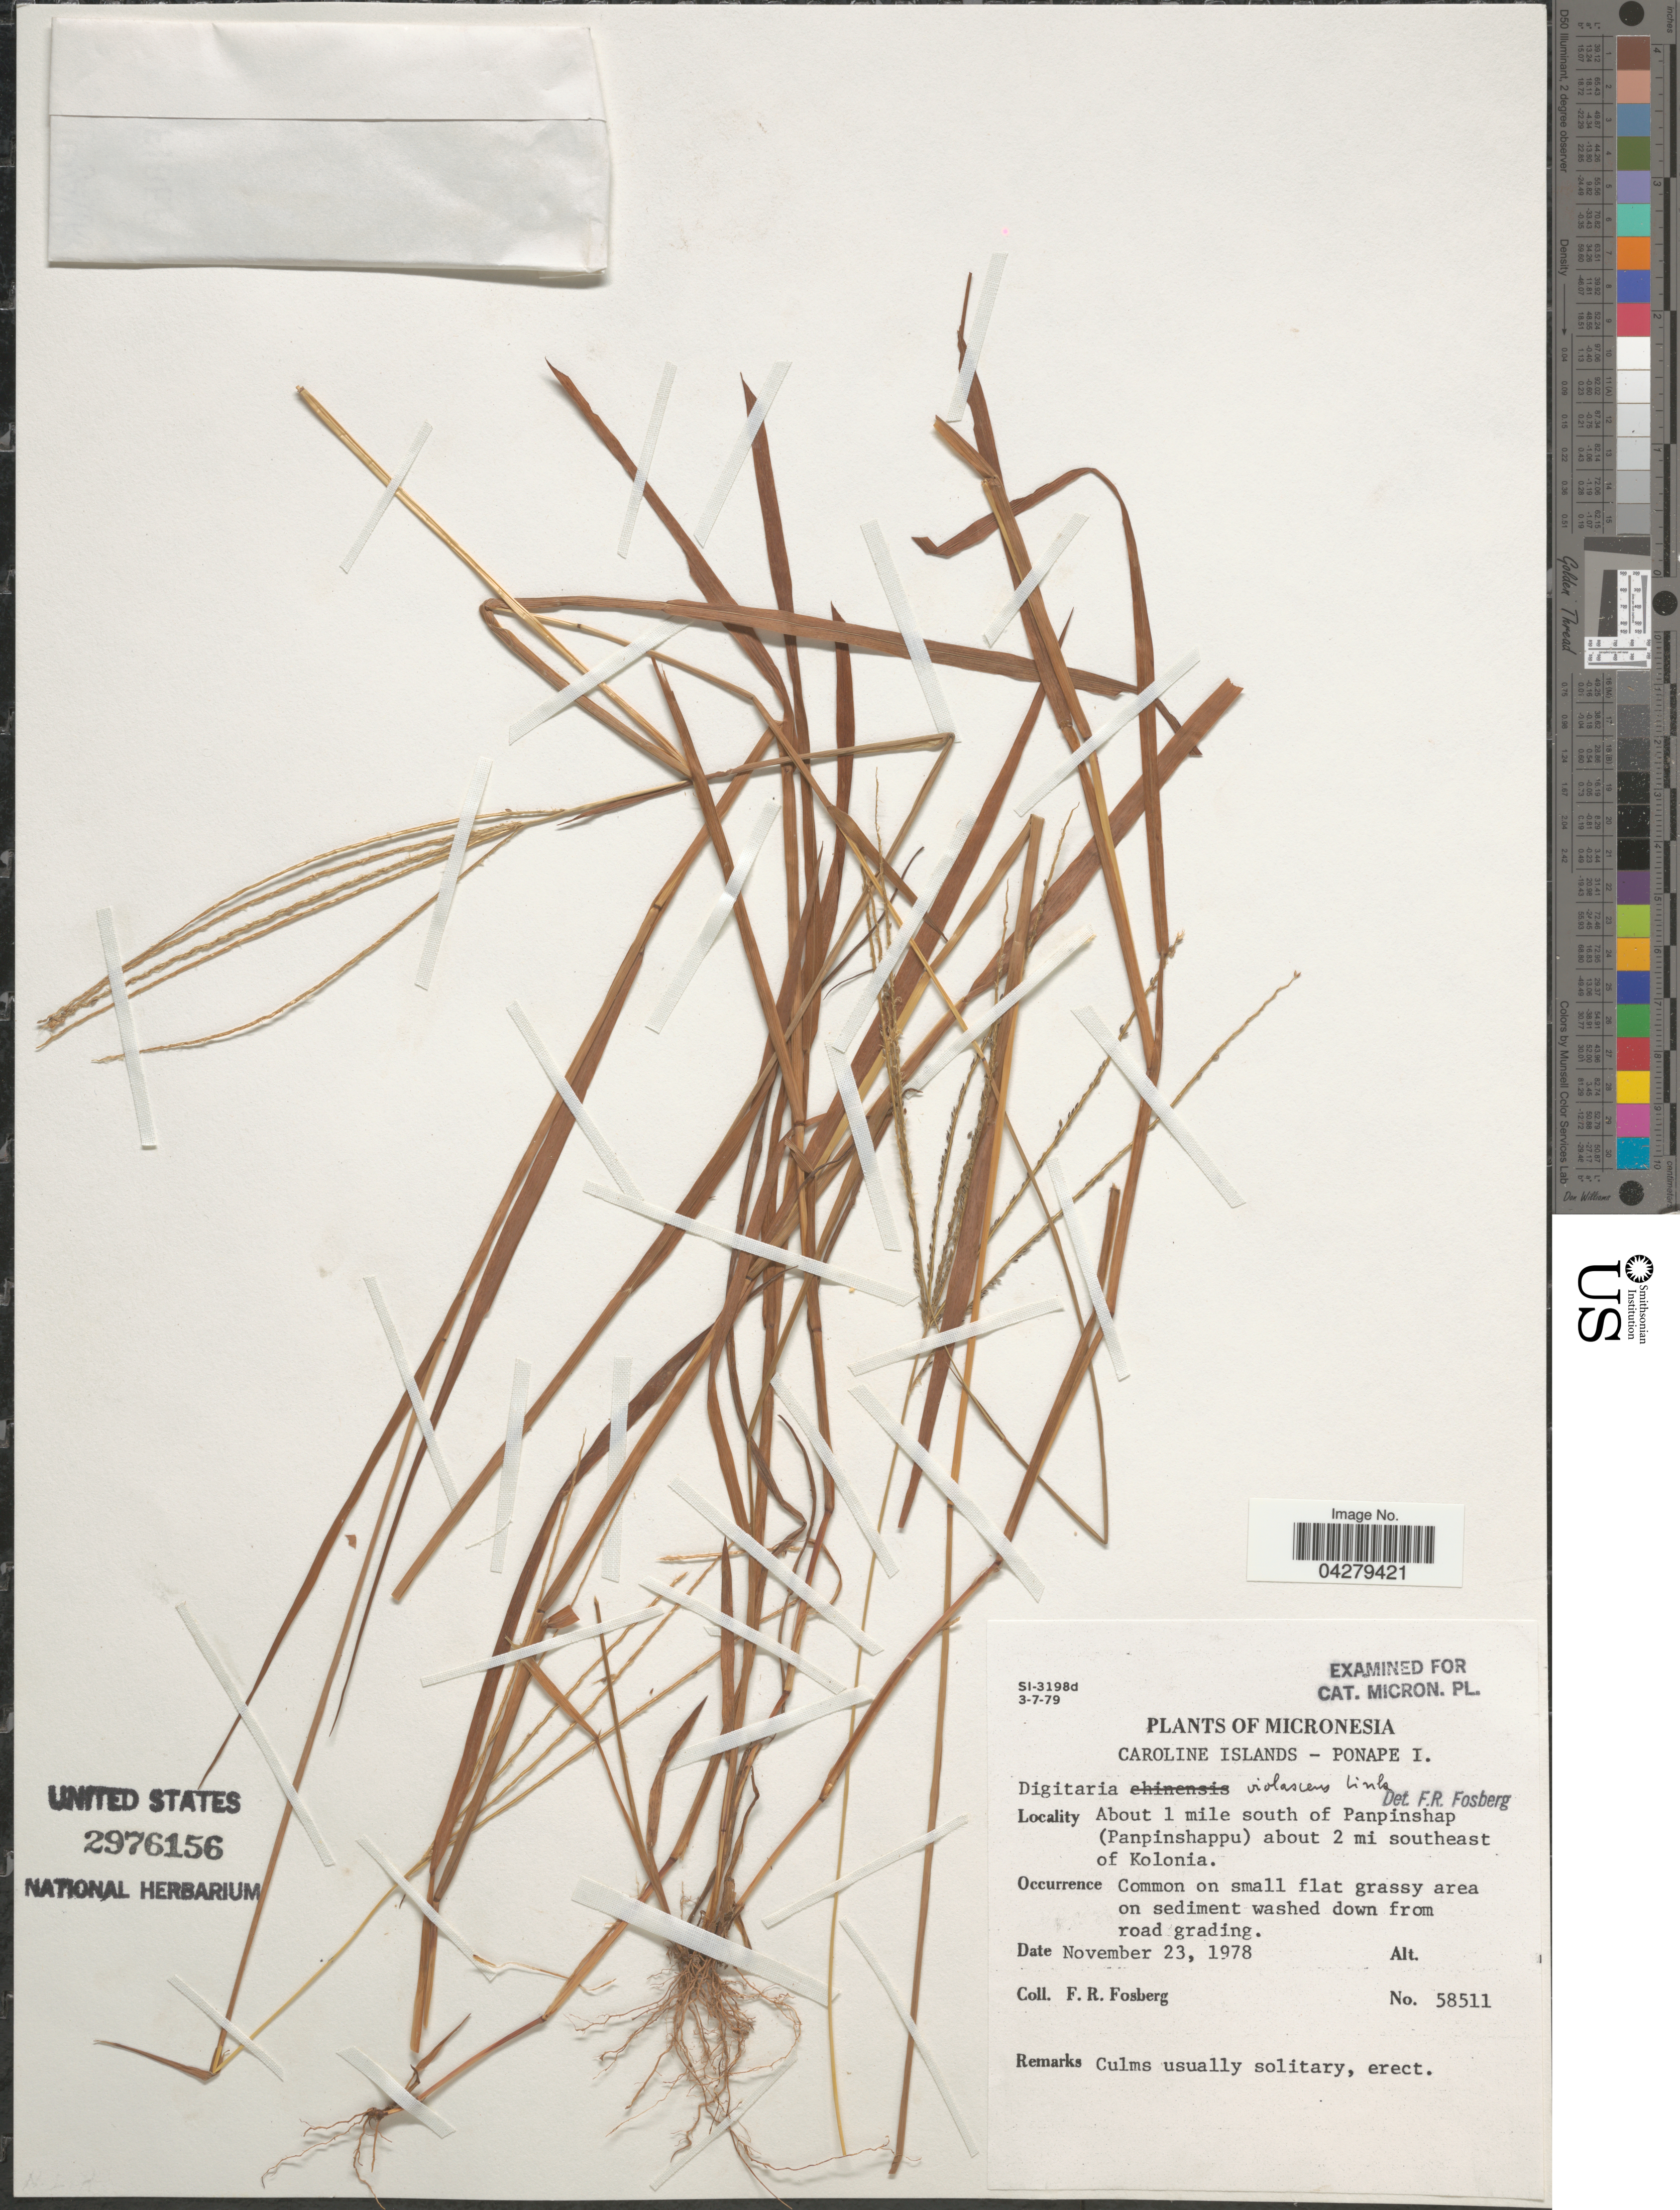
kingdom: Plantae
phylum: Tracheophyta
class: Liliopsida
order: Poales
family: Poaceae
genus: Digitaria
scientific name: Digitaria violascens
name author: Link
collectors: F. R. Fosberg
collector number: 58511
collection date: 1978-11-23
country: Micronesia, Federated States of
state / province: Pohnpei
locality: Caroline Islands - Ponape I. About 1 mile south of Panpinshap (Panpinshappu) about 2 mi southeast of Kolonia.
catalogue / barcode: US 2976156